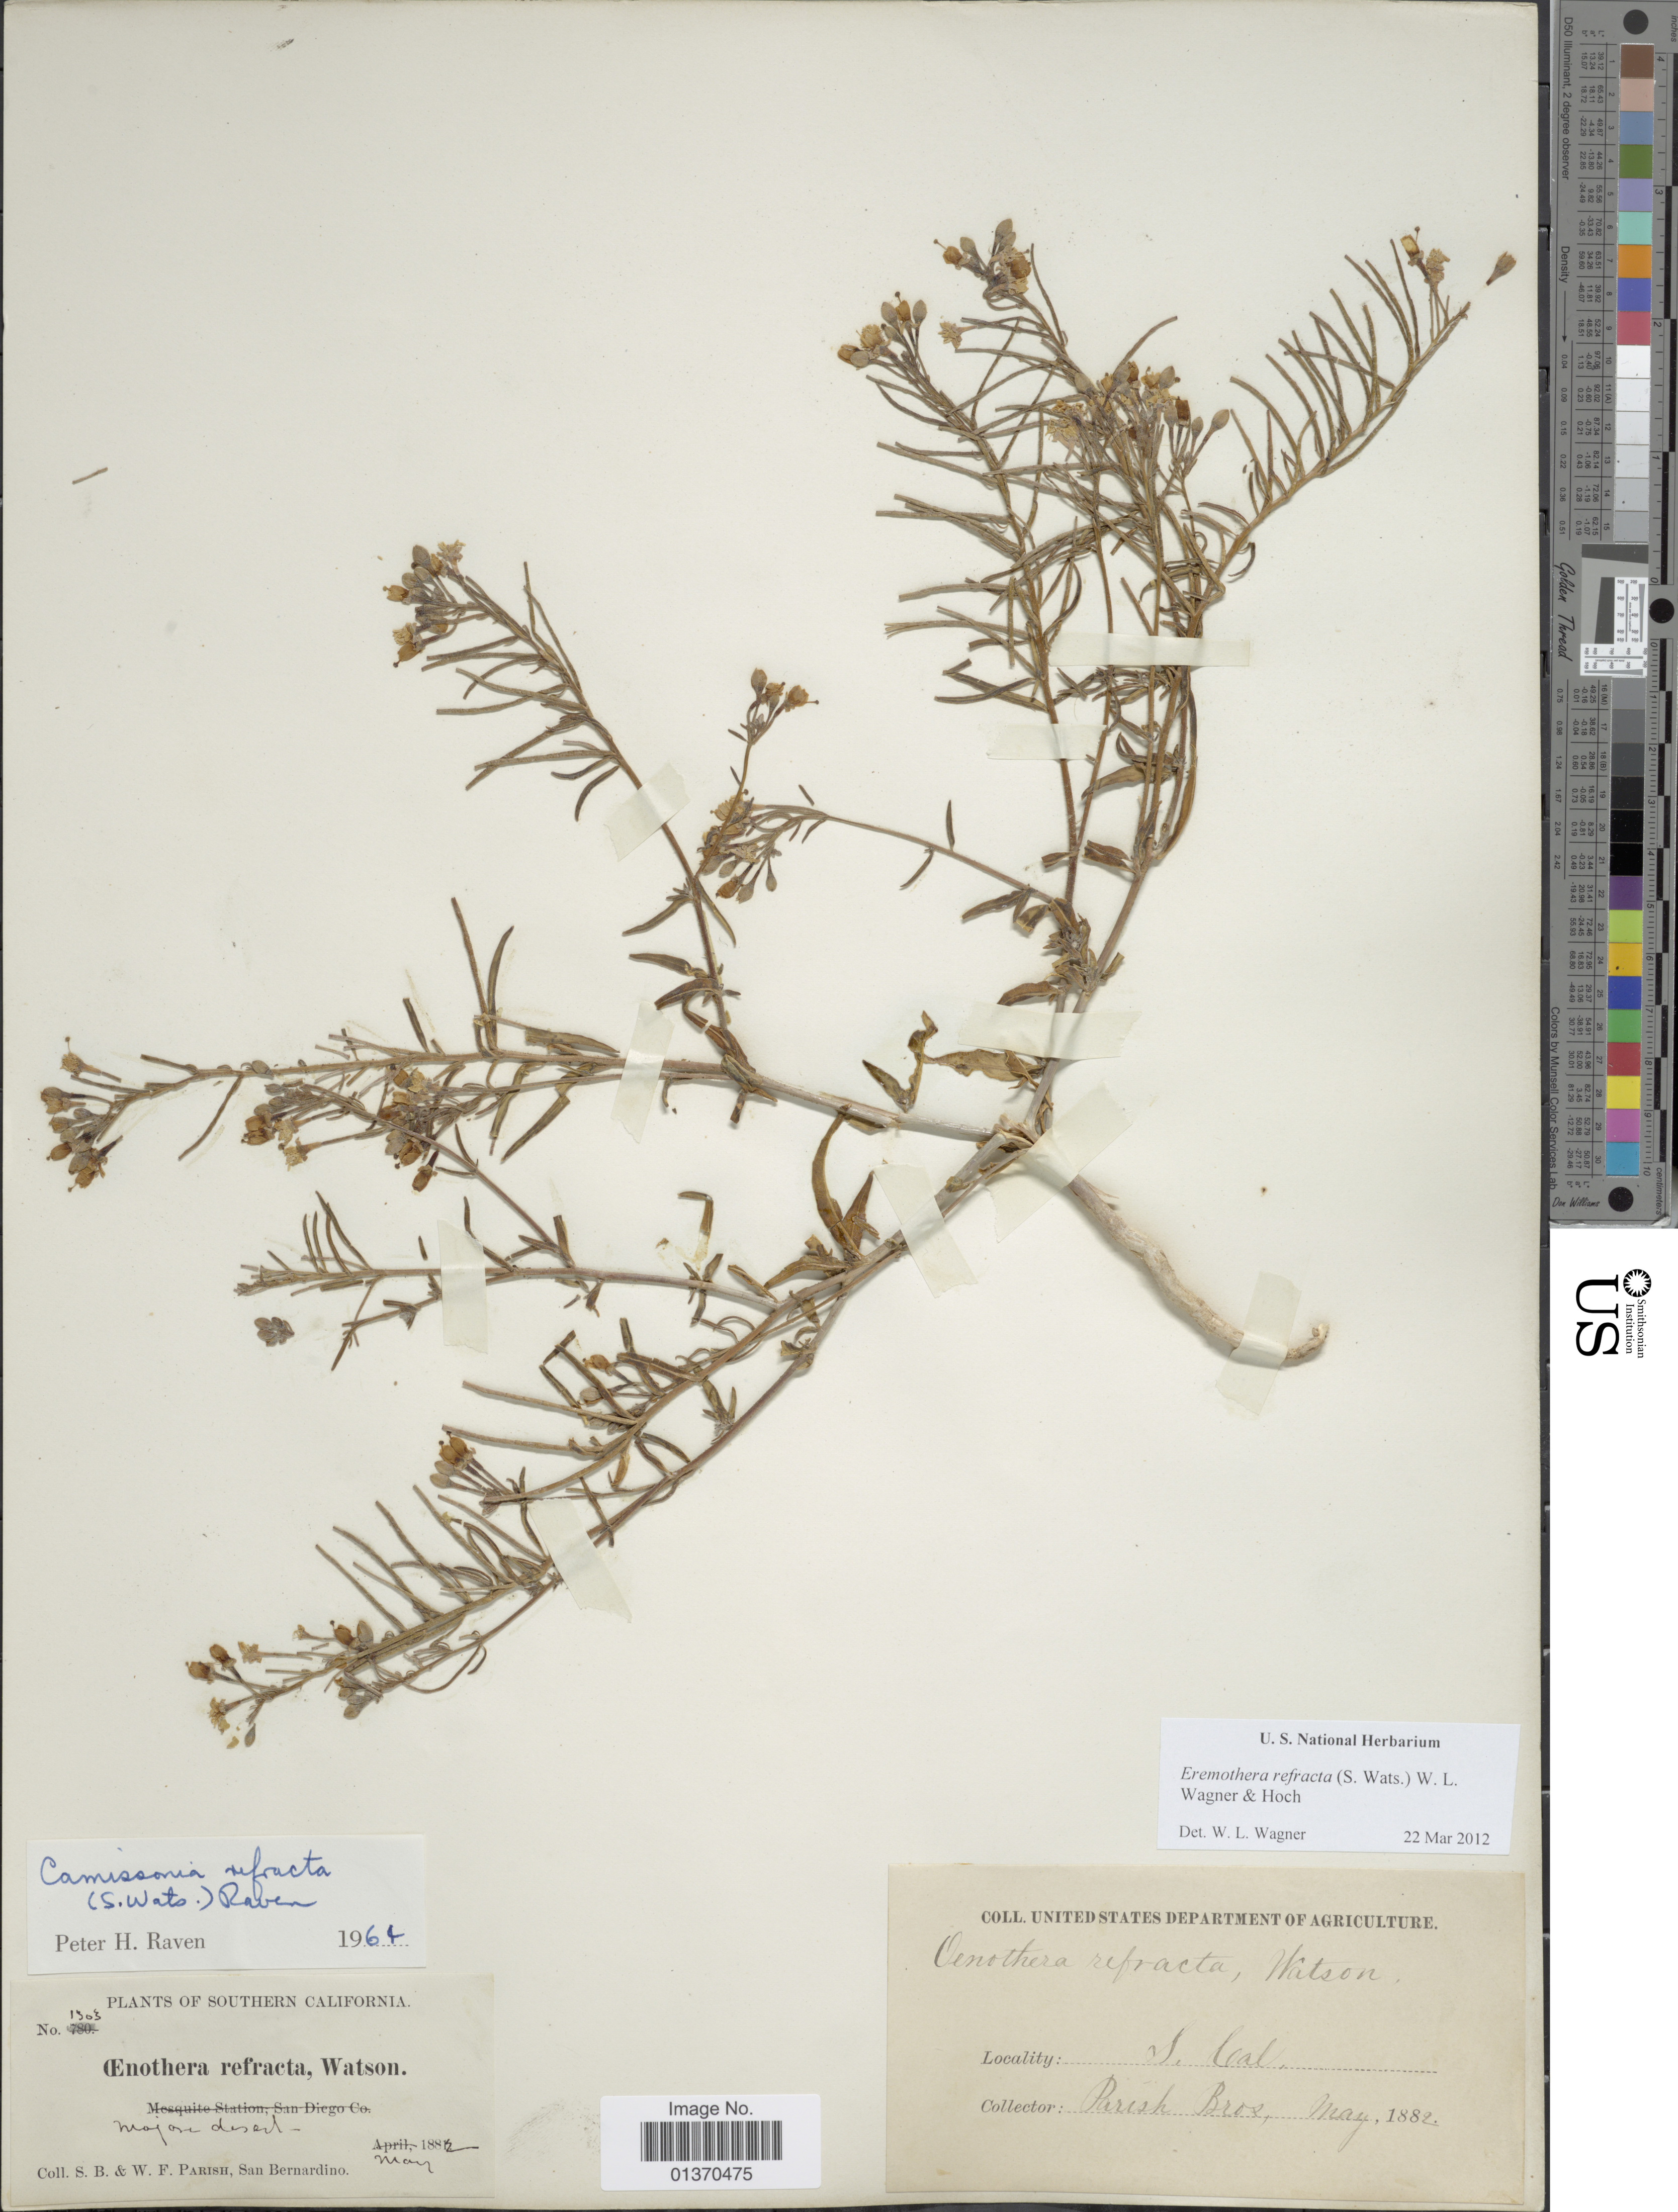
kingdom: Plantae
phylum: Tracheophyta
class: Magnoliopsida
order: Myrtales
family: Onagraceae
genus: Eremothera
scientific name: Eremothera refracta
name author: (S. Watson) W.L. Wagner & Hoch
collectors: S. B. Parish & W. F. Parish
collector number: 1303*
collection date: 1882-05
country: United States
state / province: California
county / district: San Bernardino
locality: Southern California, Mojave desert, San Bernardino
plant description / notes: Corrected "Mojori desert" to Mojave desert.